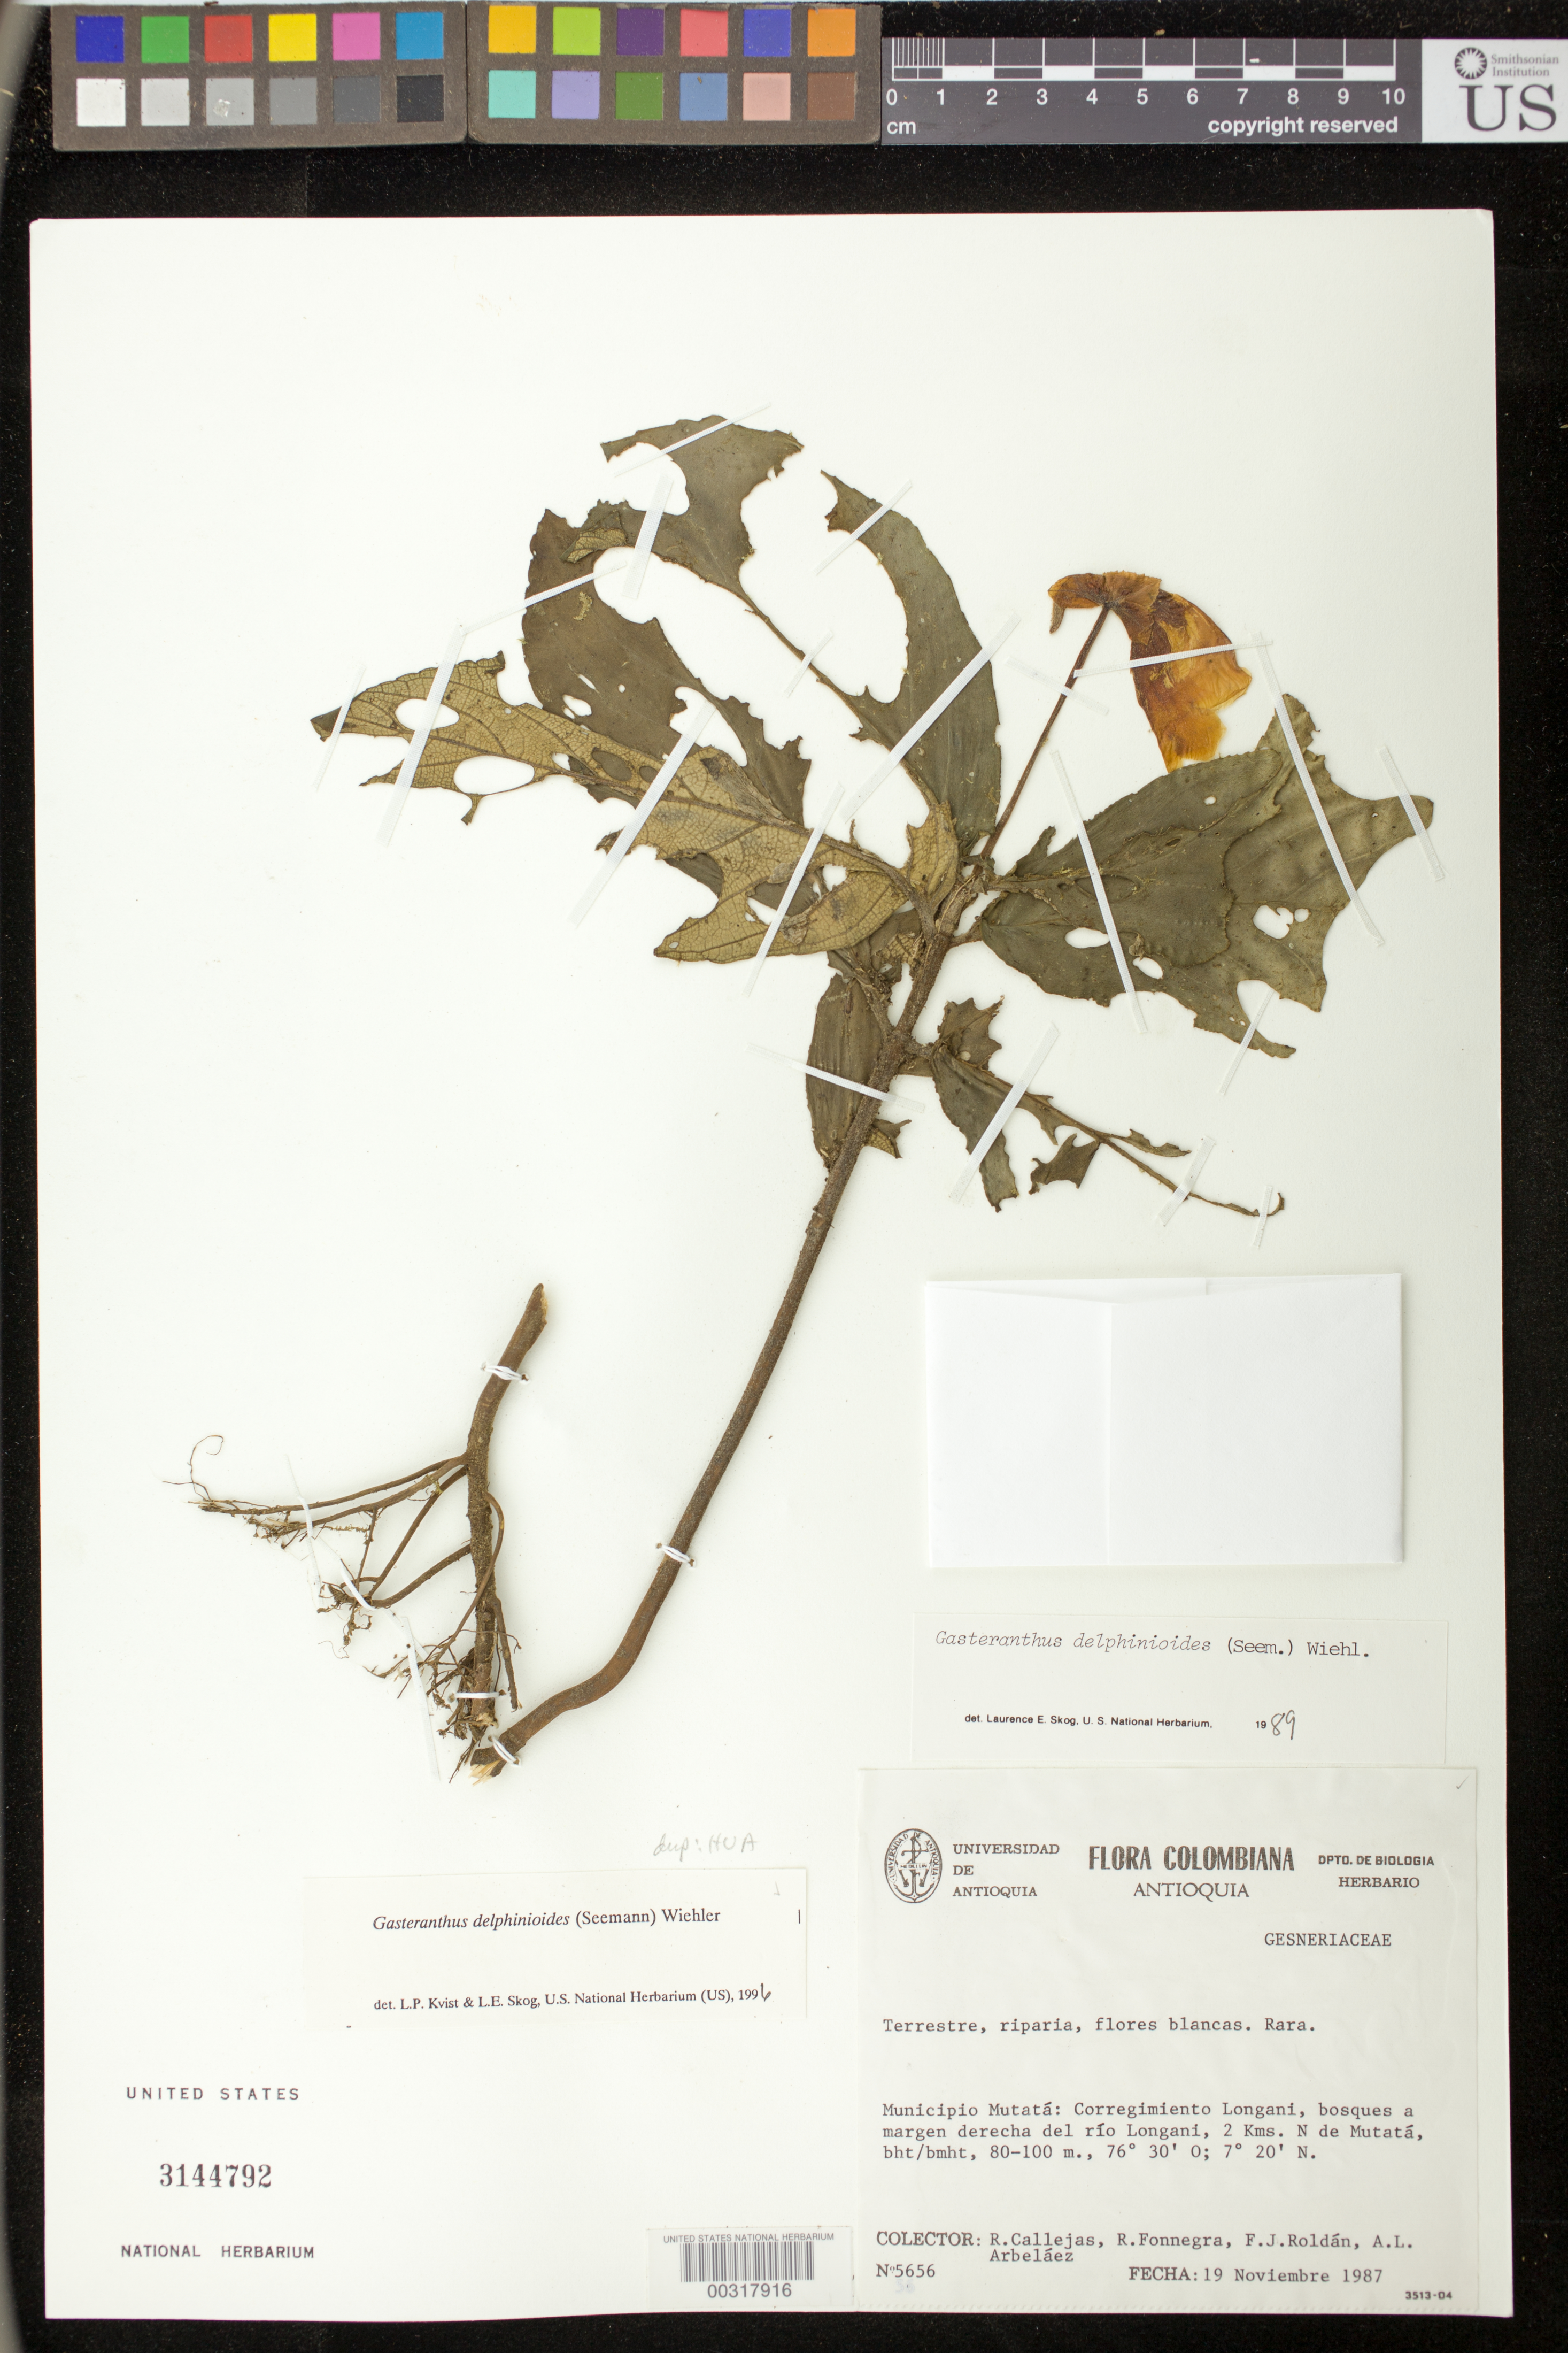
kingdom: Plantae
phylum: Tracheophyta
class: Magnoliopsida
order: Lamiales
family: Gesneriaceae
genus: Gasteranthus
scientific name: Gasteranthus delphinioides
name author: (Seem.) Wiehler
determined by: Skog, Laurence E.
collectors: R. Callejas, R. Fonnegra G., F. J. Roldán & A. L. Arbelaez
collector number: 5656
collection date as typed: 19 Nov 1987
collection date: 1987-11-19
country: Colombia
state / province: Antioquia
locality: Mpio. Mutatá: Correg. Longani, bosques a margen derecha del río Longani, 2 km N de Mutatá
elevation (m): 80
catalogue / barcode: US 3144792